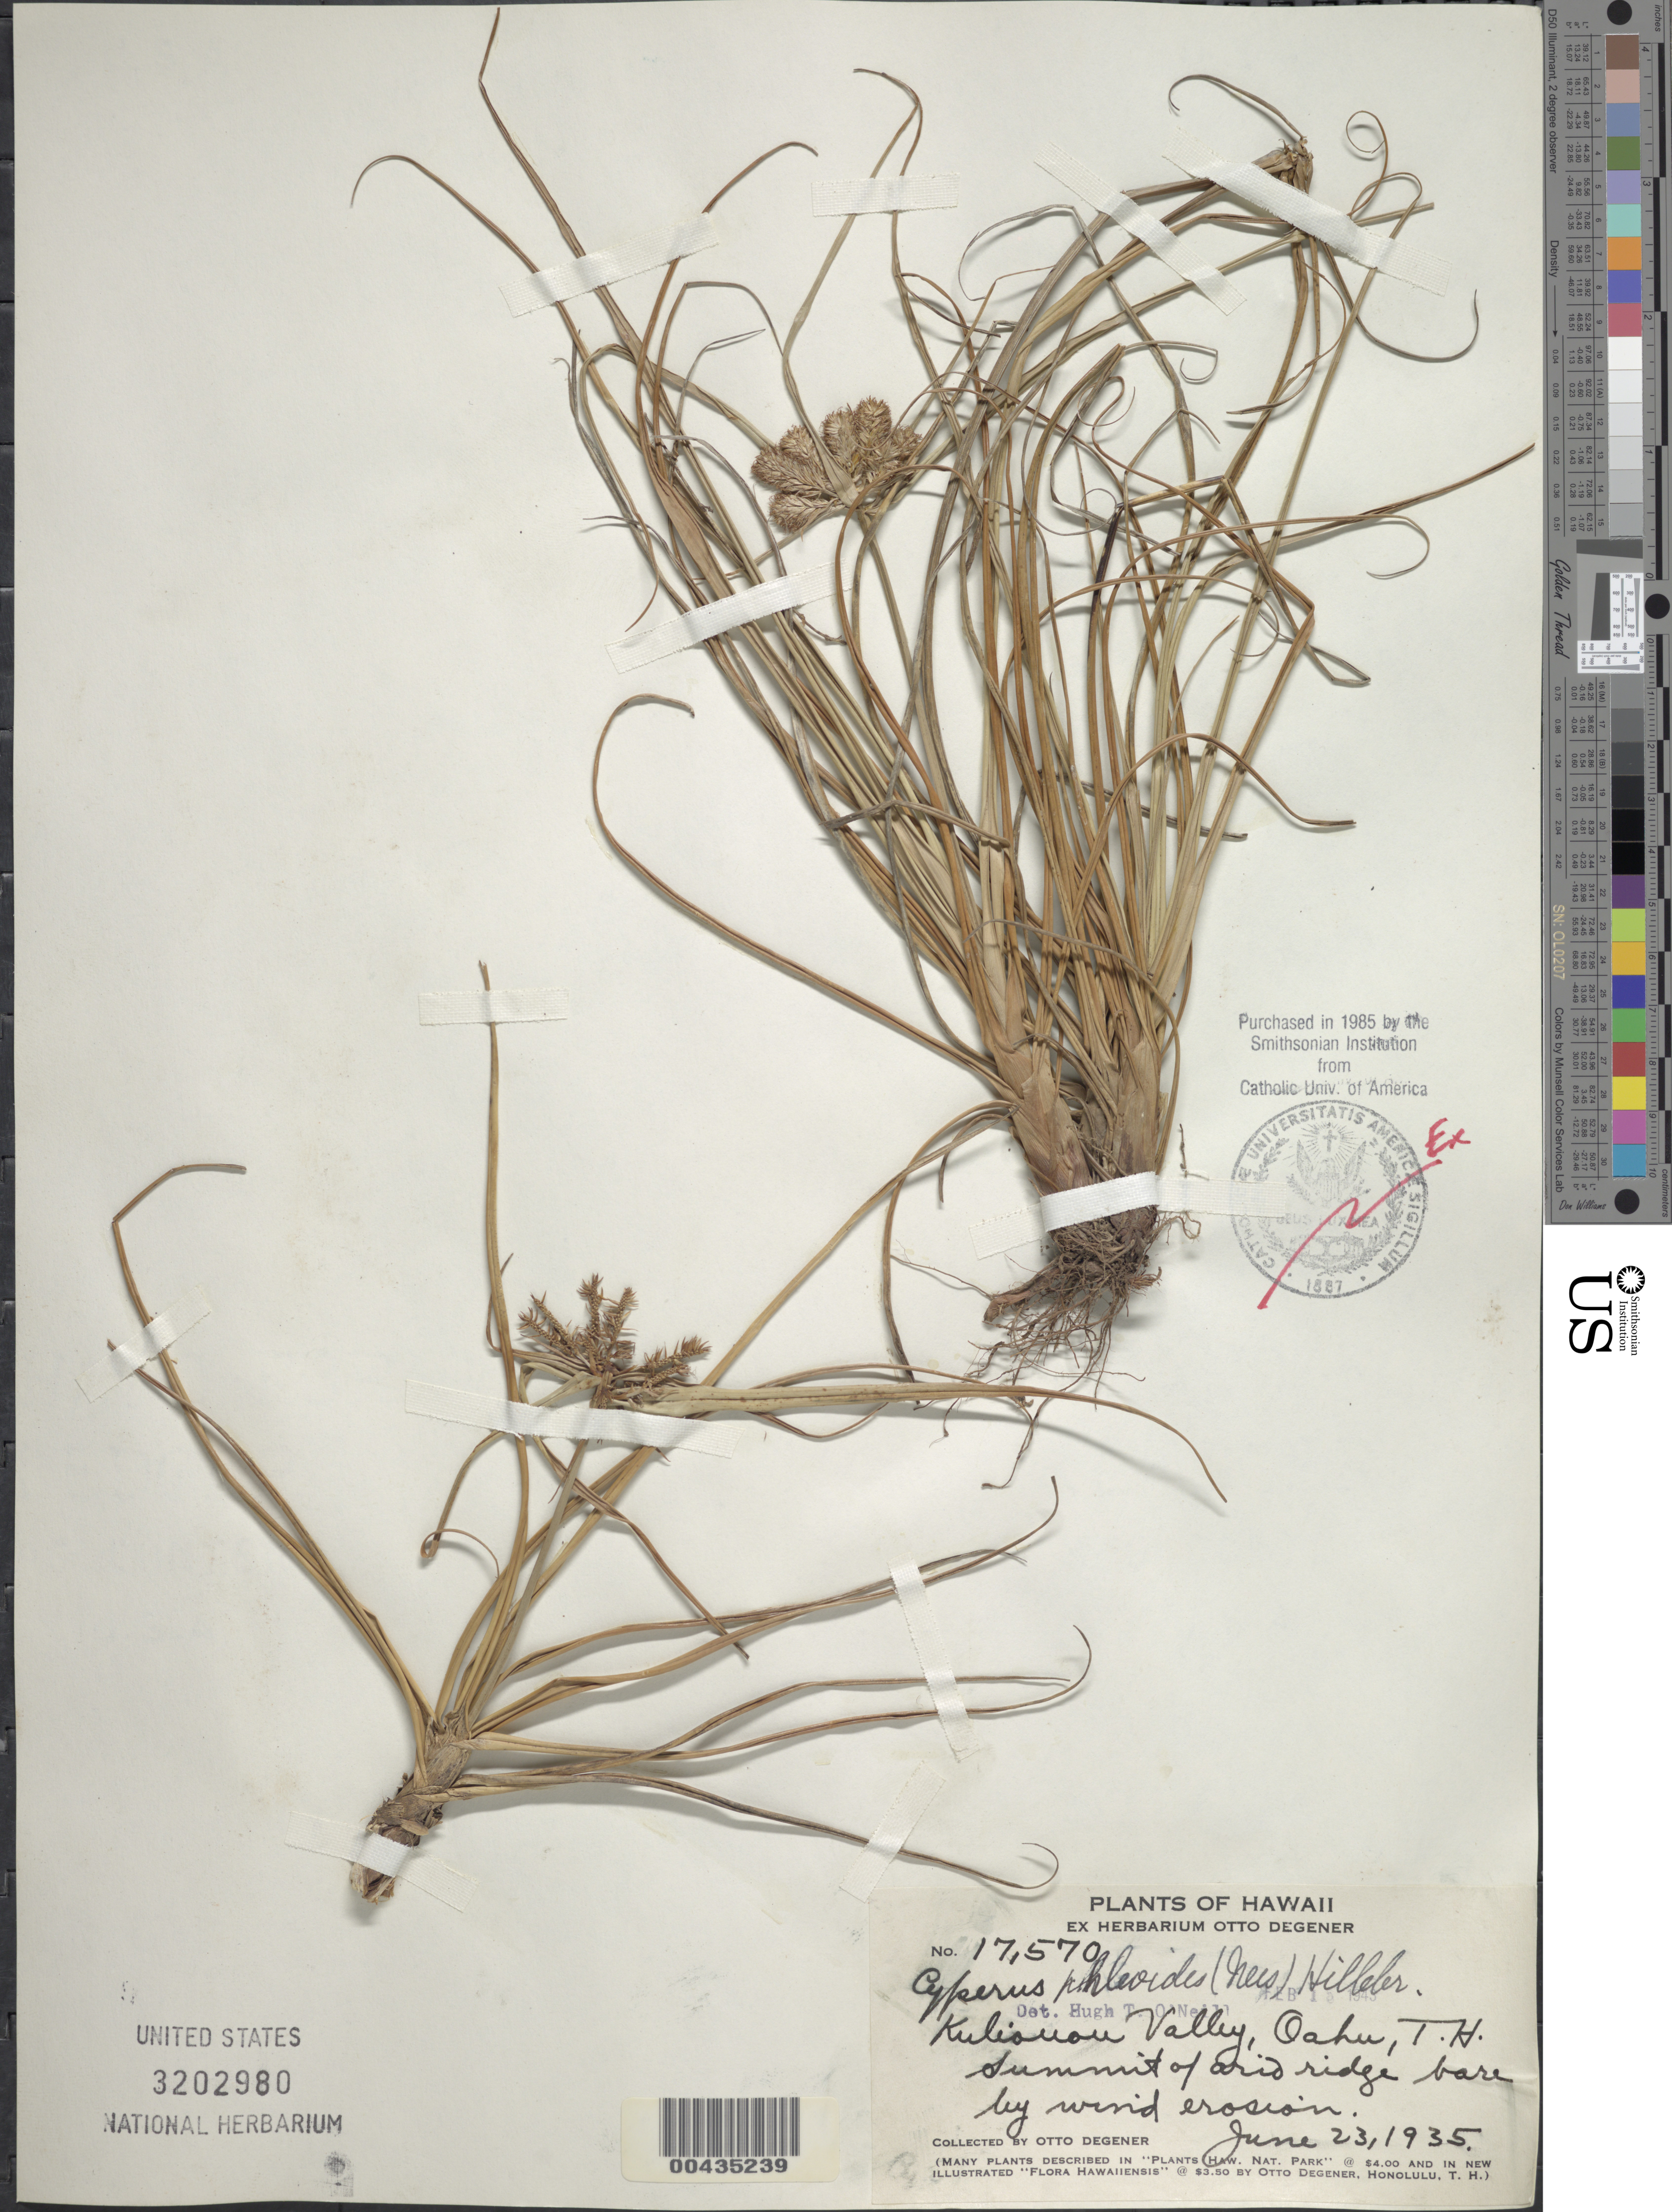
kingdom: Plantae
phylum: Tracheophyta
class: Liliopsida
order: Poales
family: Cyperaceae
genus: Cyperus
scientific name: Cyperus phleoides var. phleoides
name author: (Nees ex Kunth) Hillebr.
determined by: Strong, Mark T., (BOT), Smithsonian Institution - National Museum of Natural History (UNITED STATES)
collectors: O. Degener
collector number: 17570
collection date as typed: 23 Jun 1935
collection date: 1935-06-23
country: United States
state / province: Hawaii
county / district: Honolulu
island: Oahu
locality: Kuliouou Valley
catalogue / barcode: US 3202980